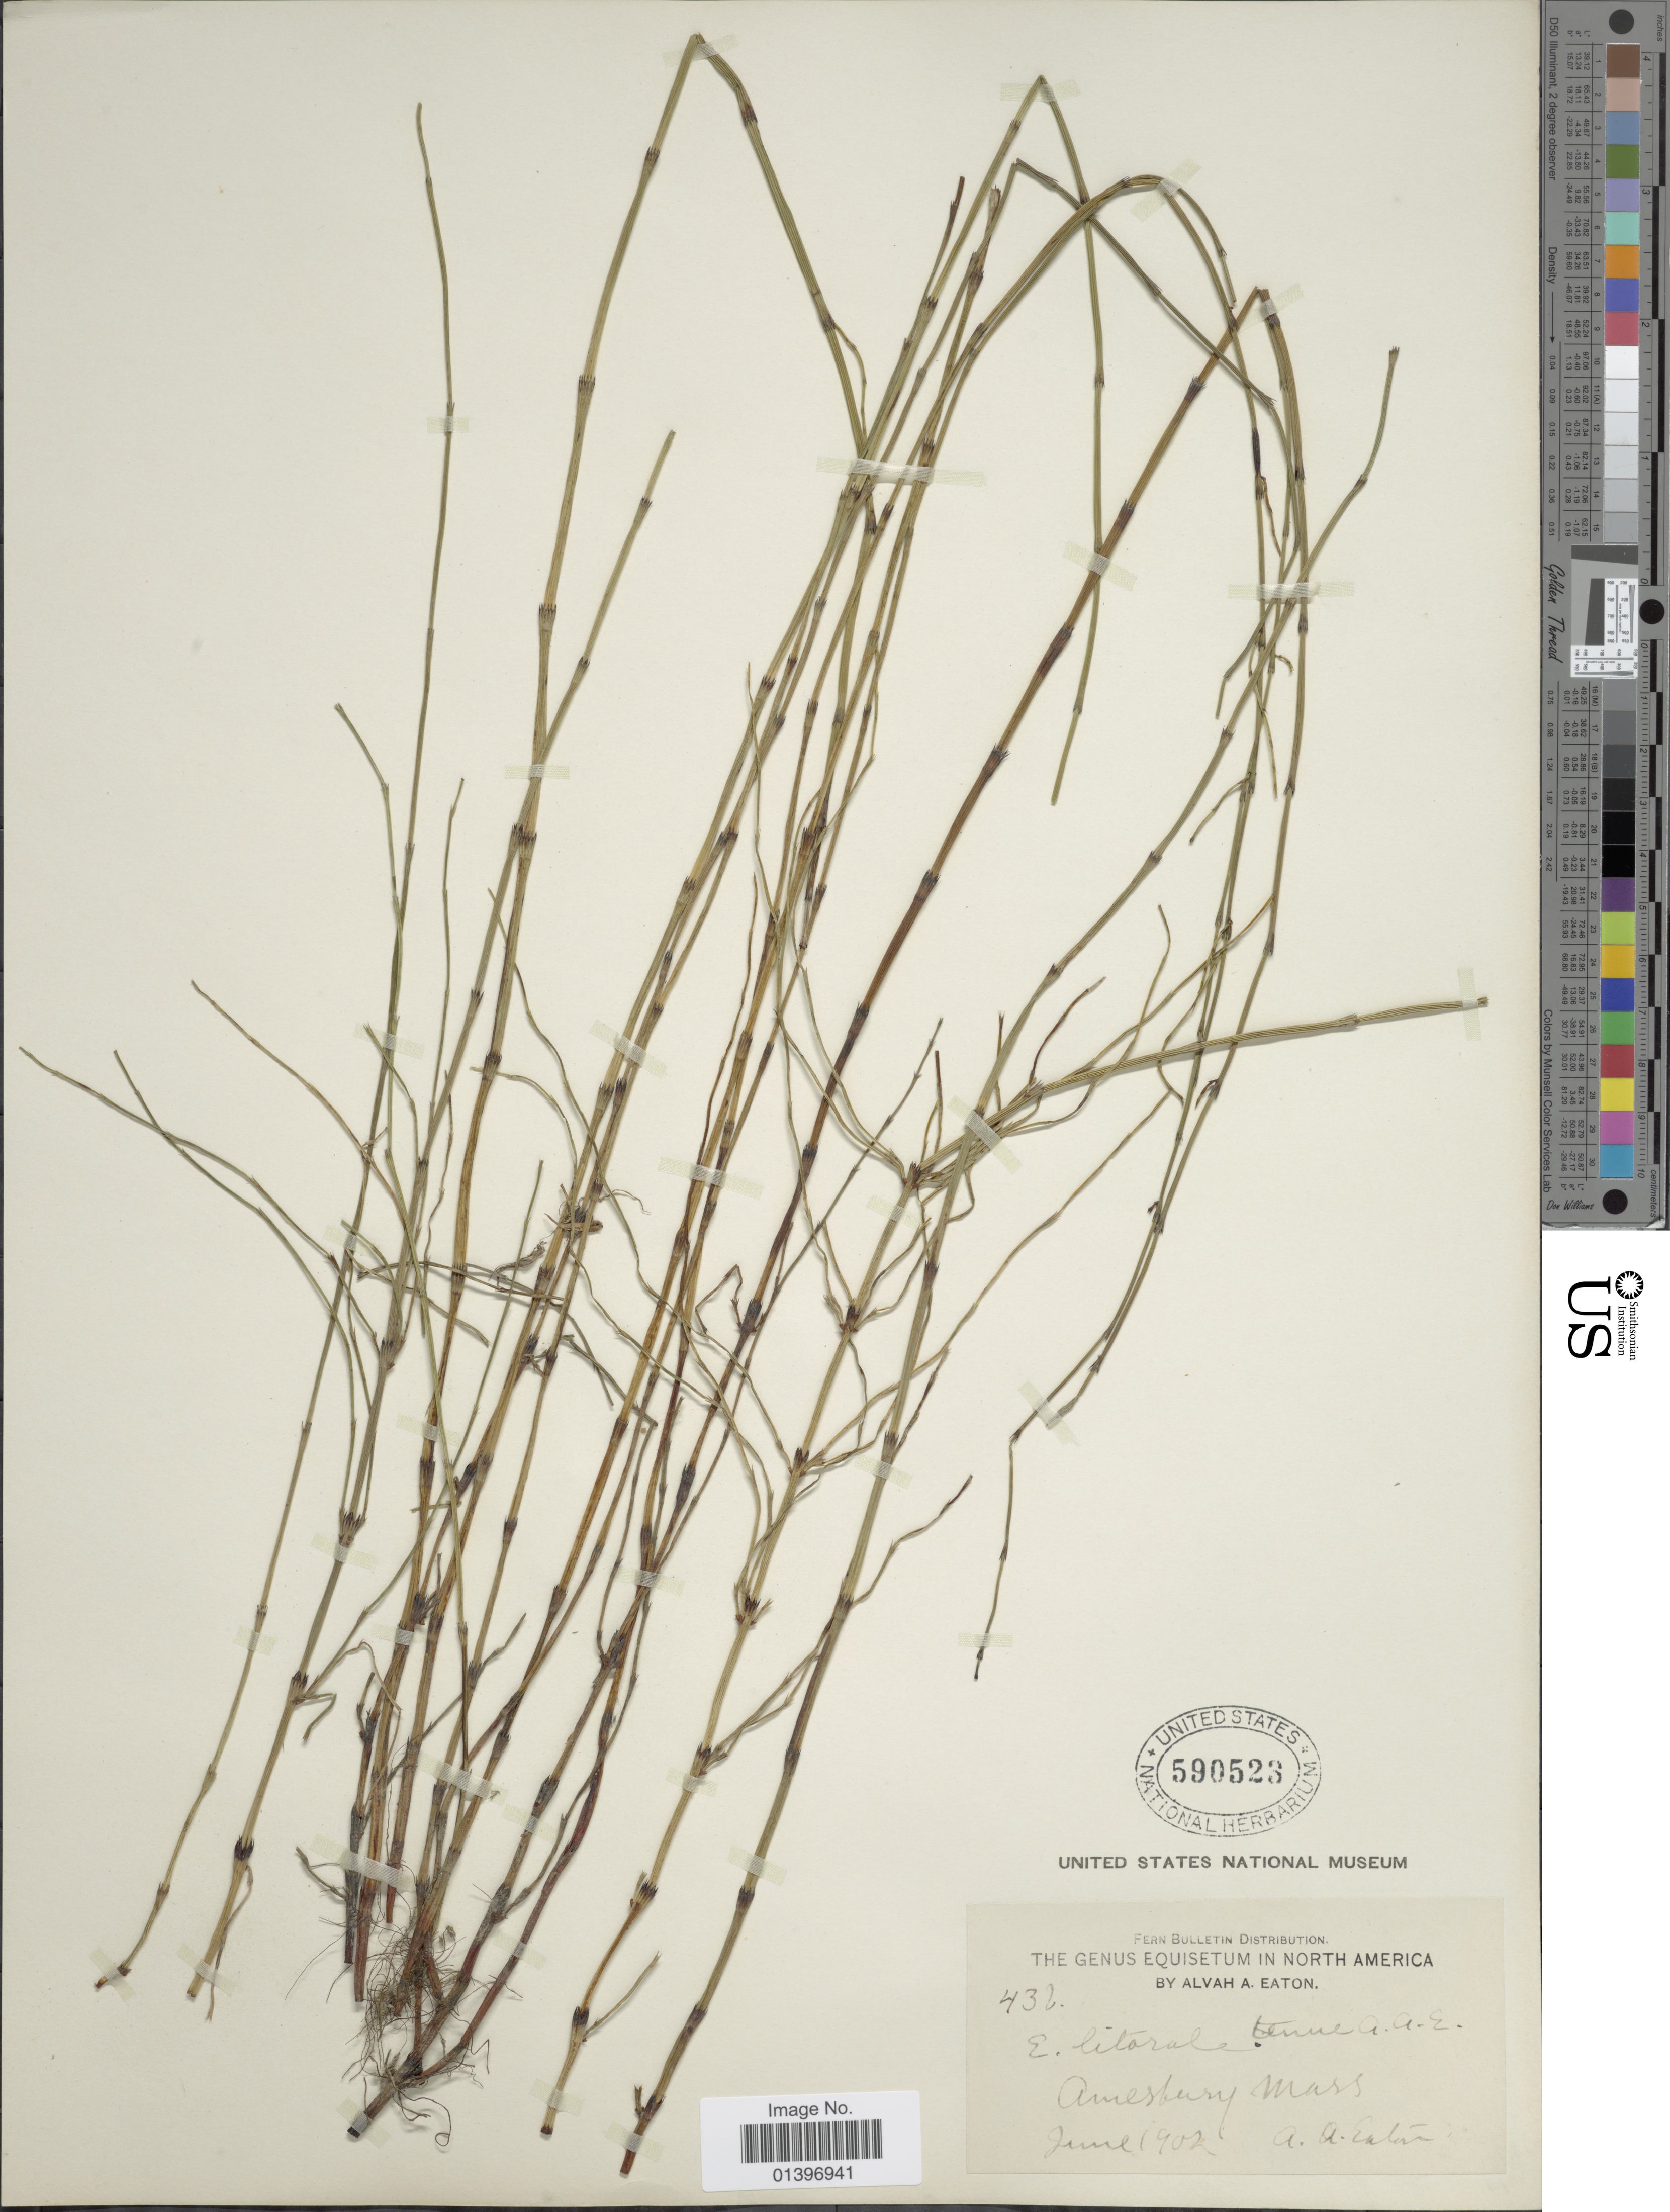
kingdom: Plantae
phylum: Tracheophyta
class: Polypodiopsida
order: Equisetales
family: Equisetaceae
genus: Equisetum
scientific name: Equisetum x litorale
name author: Kuhlw.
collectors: A. A. Eaton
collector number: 432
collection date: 1902-06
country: United States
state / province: Massachusetts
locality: Amesbury Mass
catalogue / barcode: US 590523